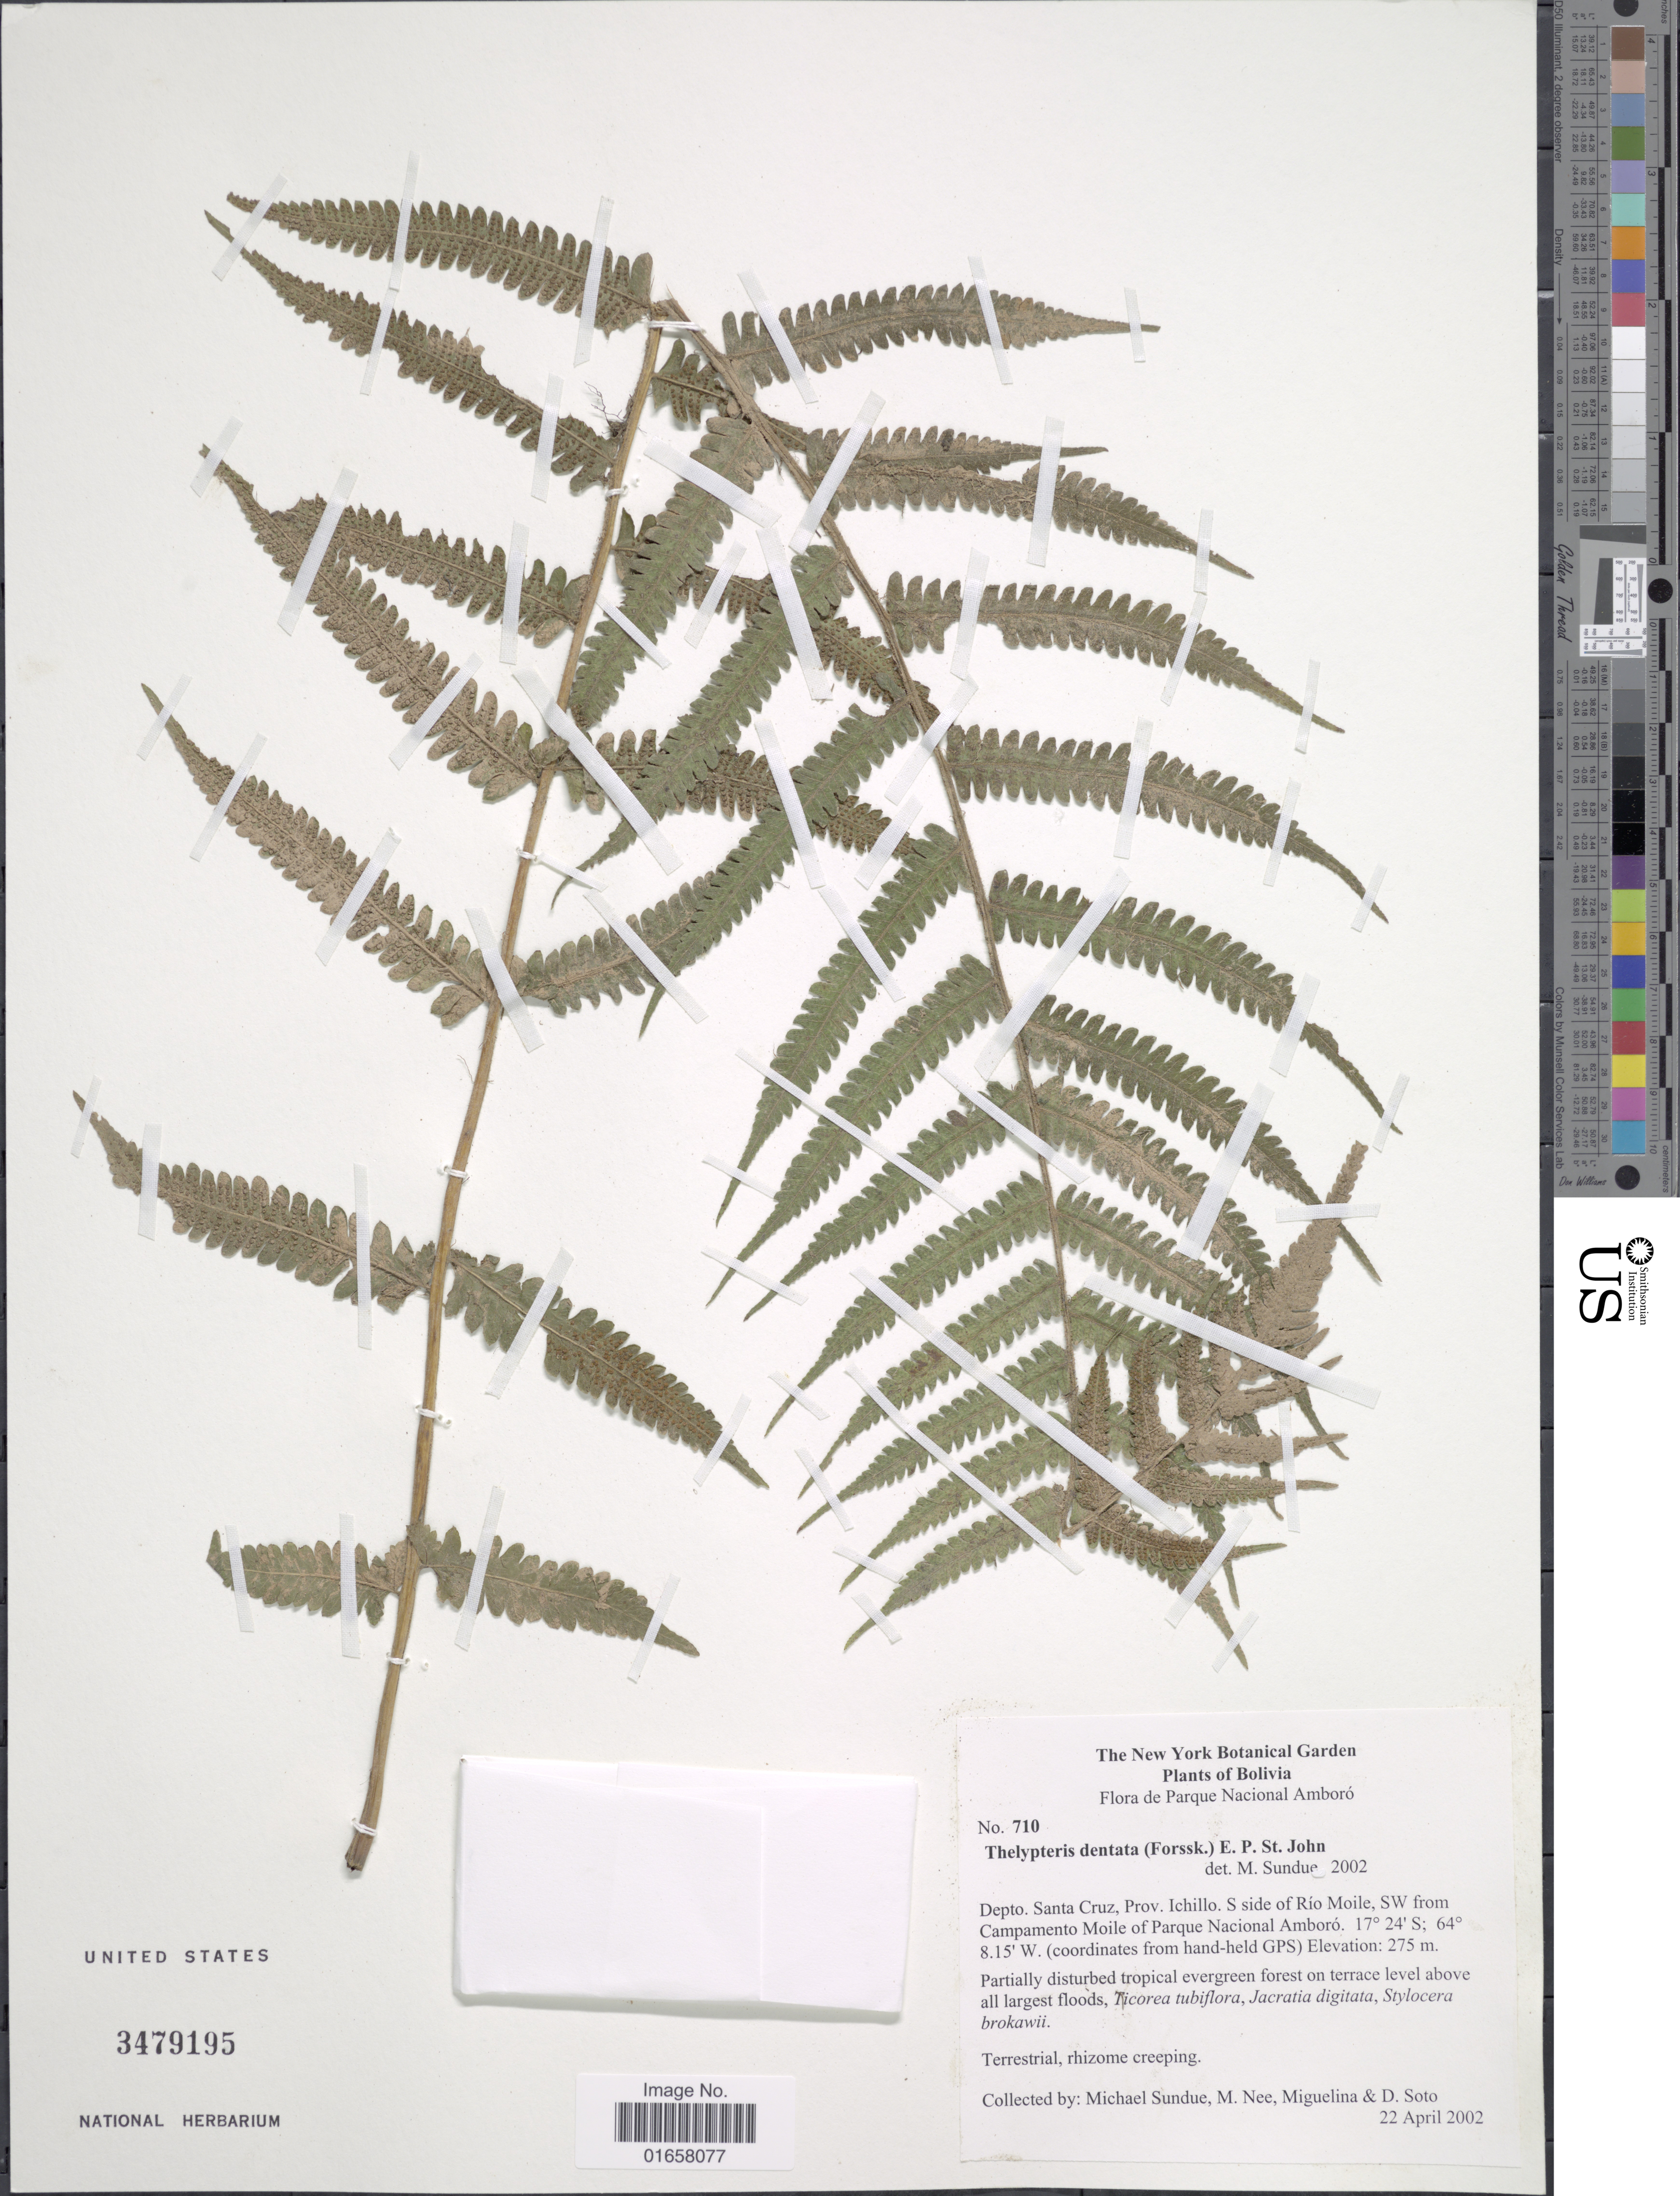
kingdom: Plantae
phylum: Tracheophyta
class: Polypodiopsida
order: Polypodiales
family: Thelypteridaceae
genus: Christella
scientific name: Christella dentata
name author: (Forssk.) Brownsey & Jermy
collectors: M. Sundue, M. Nee, M. Soto Arenas & D. Soto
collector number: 710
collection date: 2002-04-22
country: Bolivia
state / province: Santa Cruz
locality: Bolivia, Parque Nacional Amboró, Depto. Santa Cruz, Prov. Ichillo. S side of Río Moile, SW from Campamento Moile of Parque Nacional Amboró.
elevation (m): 275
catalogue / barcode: US 3479195